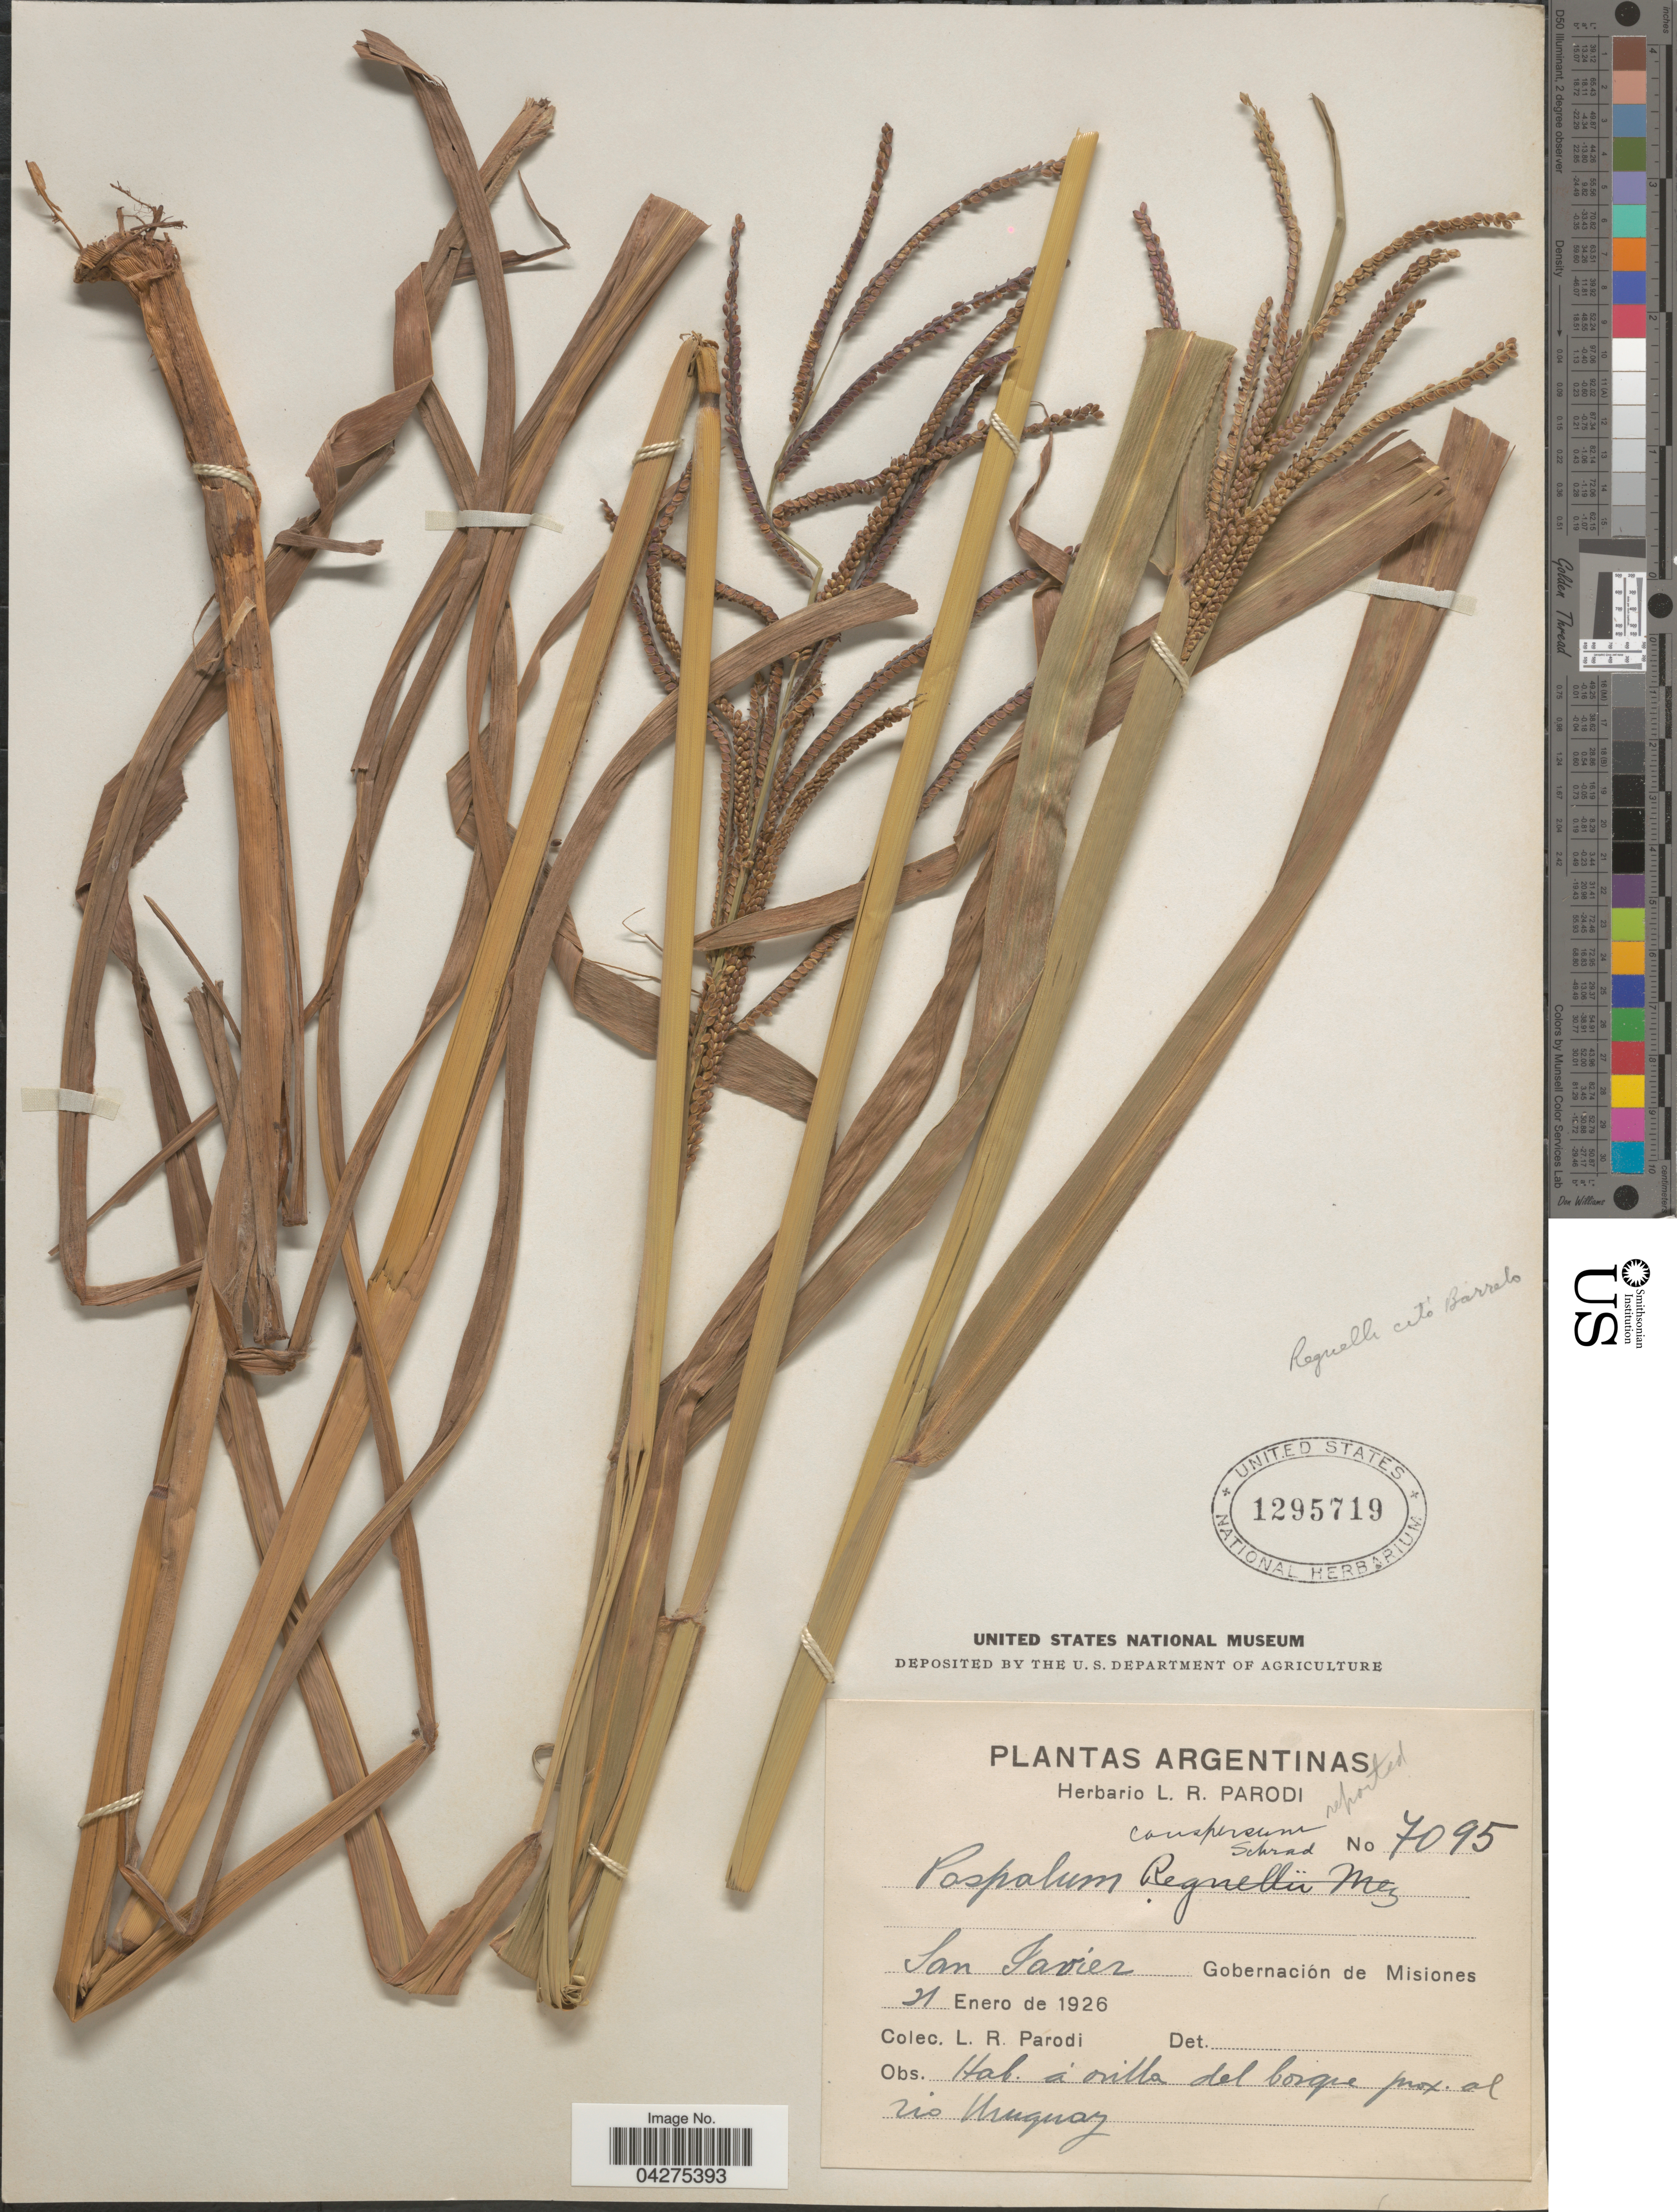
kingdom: Plantae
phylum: Tracheophyta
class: Liliopsida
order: Poales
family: Poaceae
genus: Paspalum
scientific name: Paspalum regnellii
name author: Mez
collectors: L. R. Parodi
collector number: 7095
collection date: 1926-01-21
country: Argentina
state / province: Misiones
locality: San Javier. Gobernación de Misiones. A orilla del bosque prox. al rio Uruguay.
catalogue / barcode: US 2195719